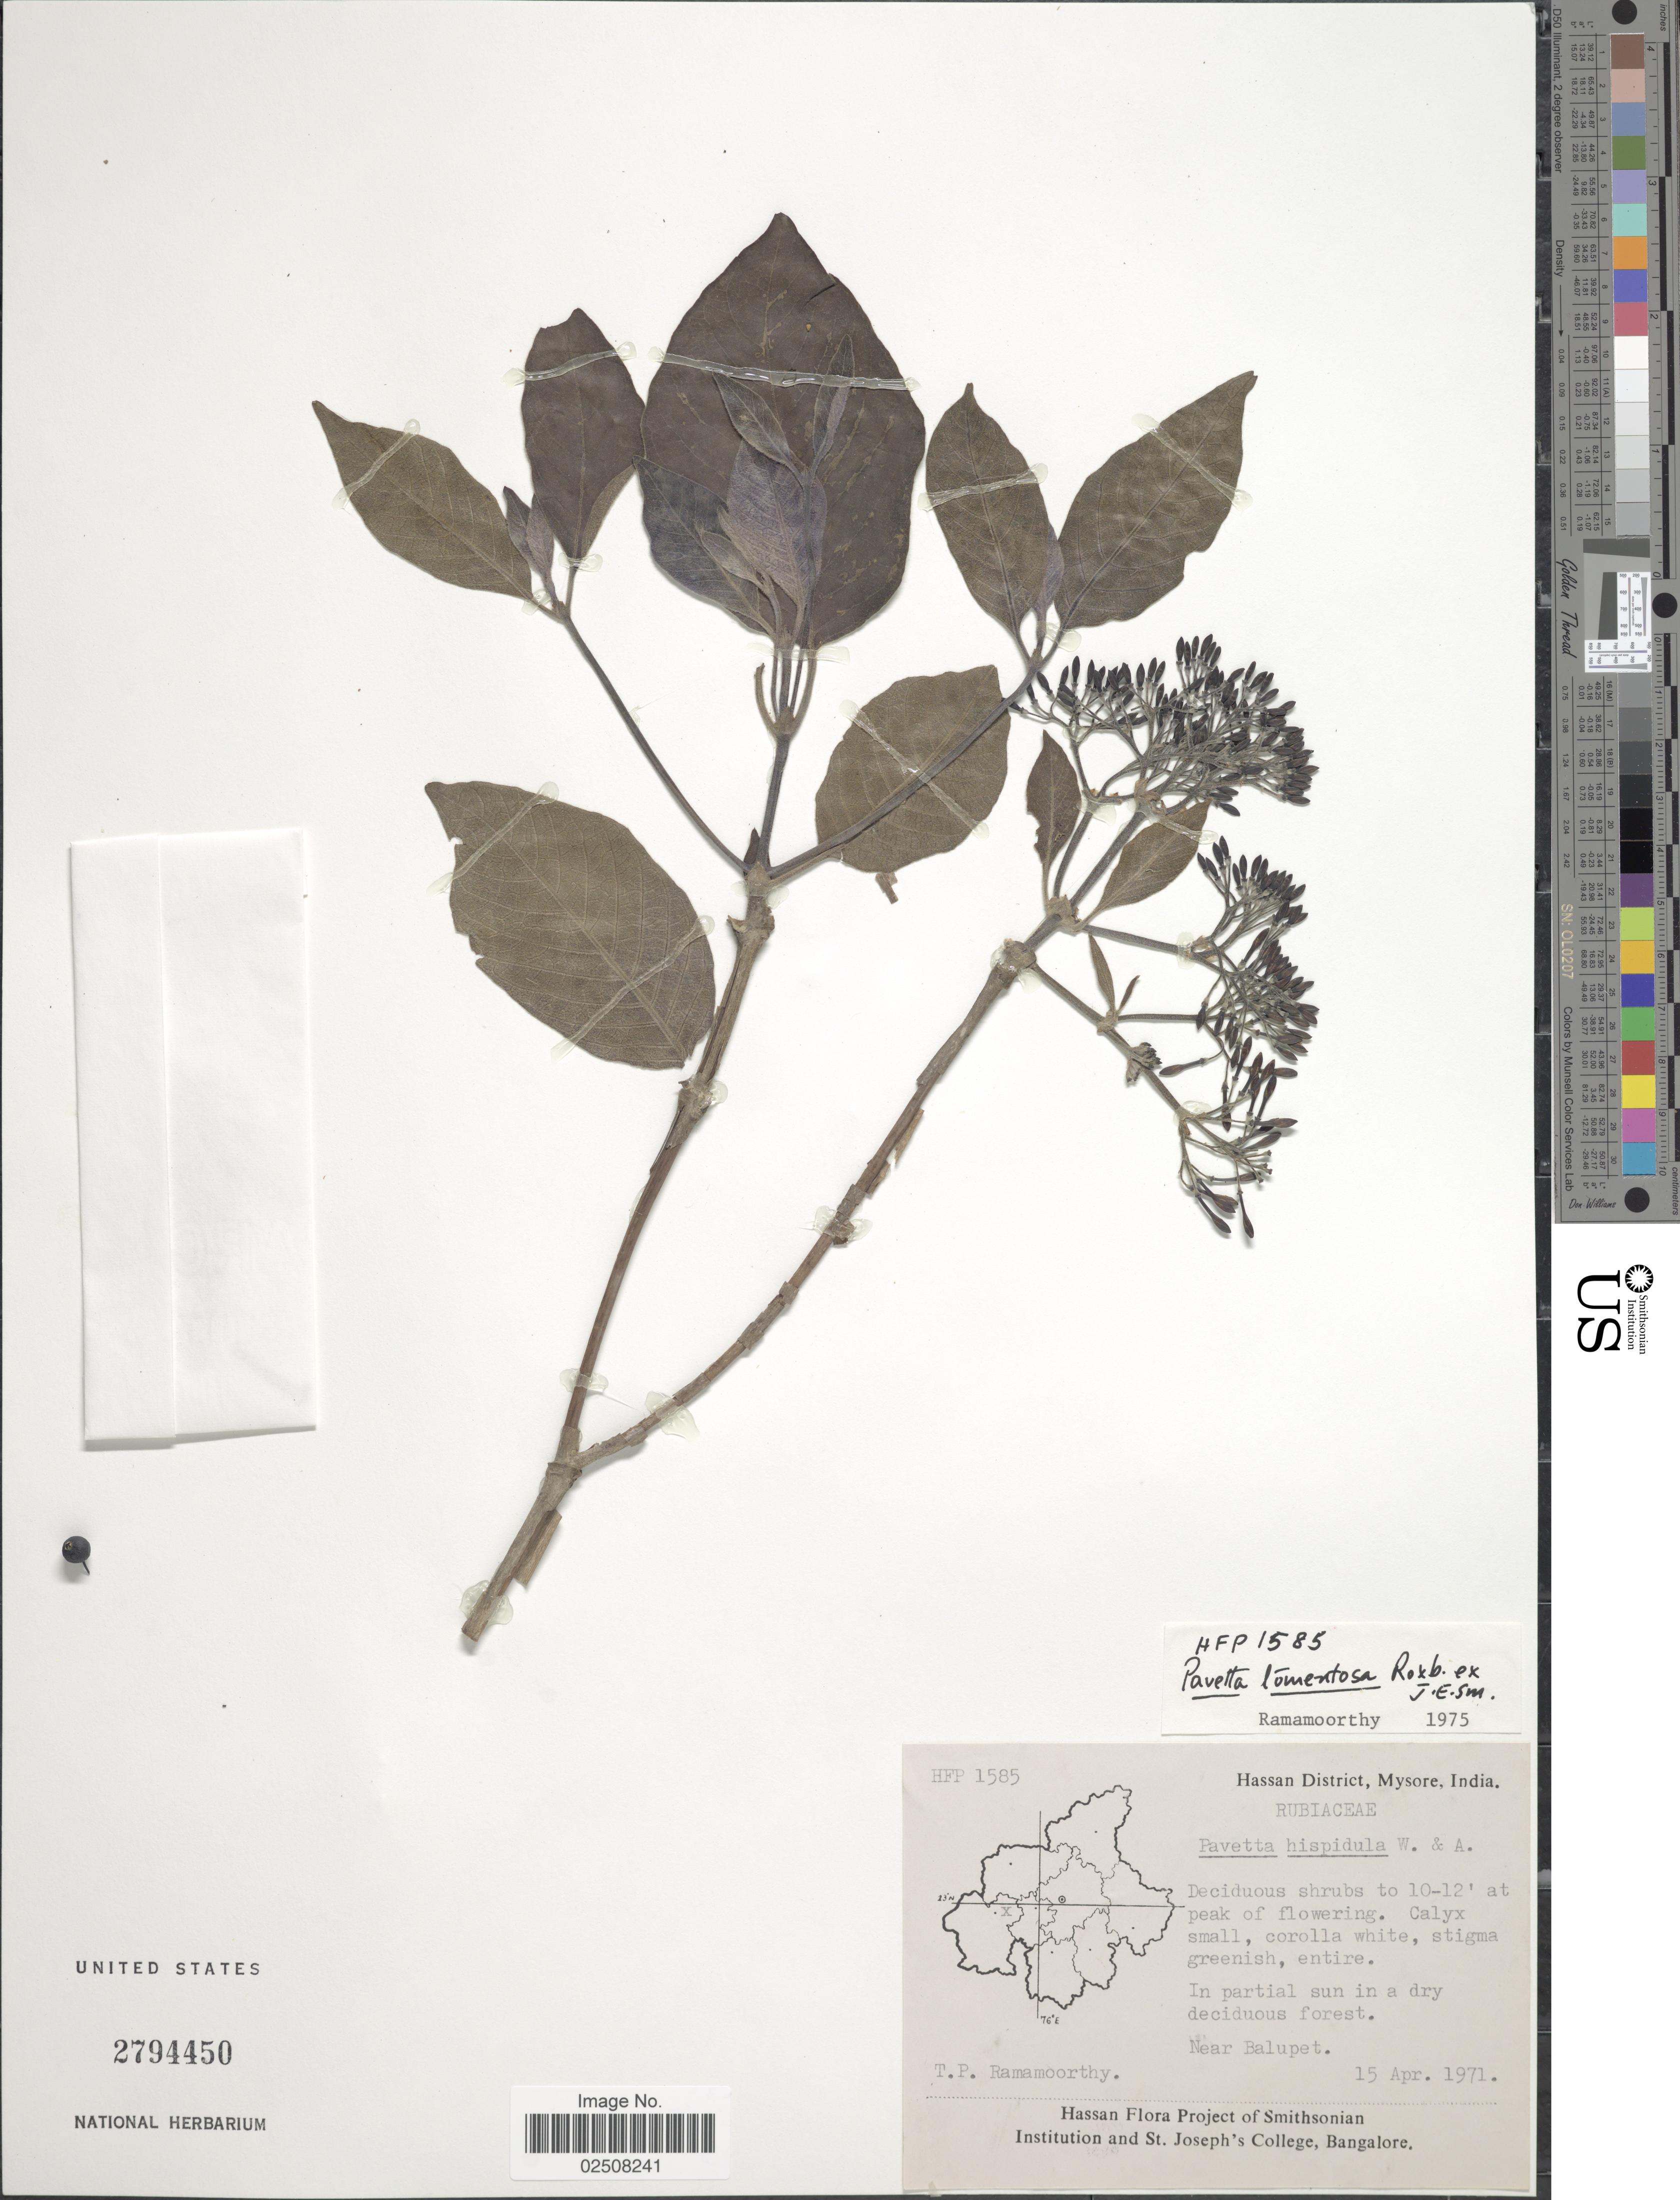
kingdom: Plantae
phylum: Tracheophyta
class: Magnoliopsida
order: Gentianales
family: Rubiaceae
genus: Pavetta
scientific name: Pavetta tomentosa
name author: Roxb. ex Sm.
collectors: T. P. Ramamoorthy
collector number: HFP 1585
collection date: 1971-04-15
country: India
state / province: Karnataka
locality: Hassan District, Mysore, In partial sun in a dry deciduous forest, Near Balupet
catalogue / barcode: US 2794450